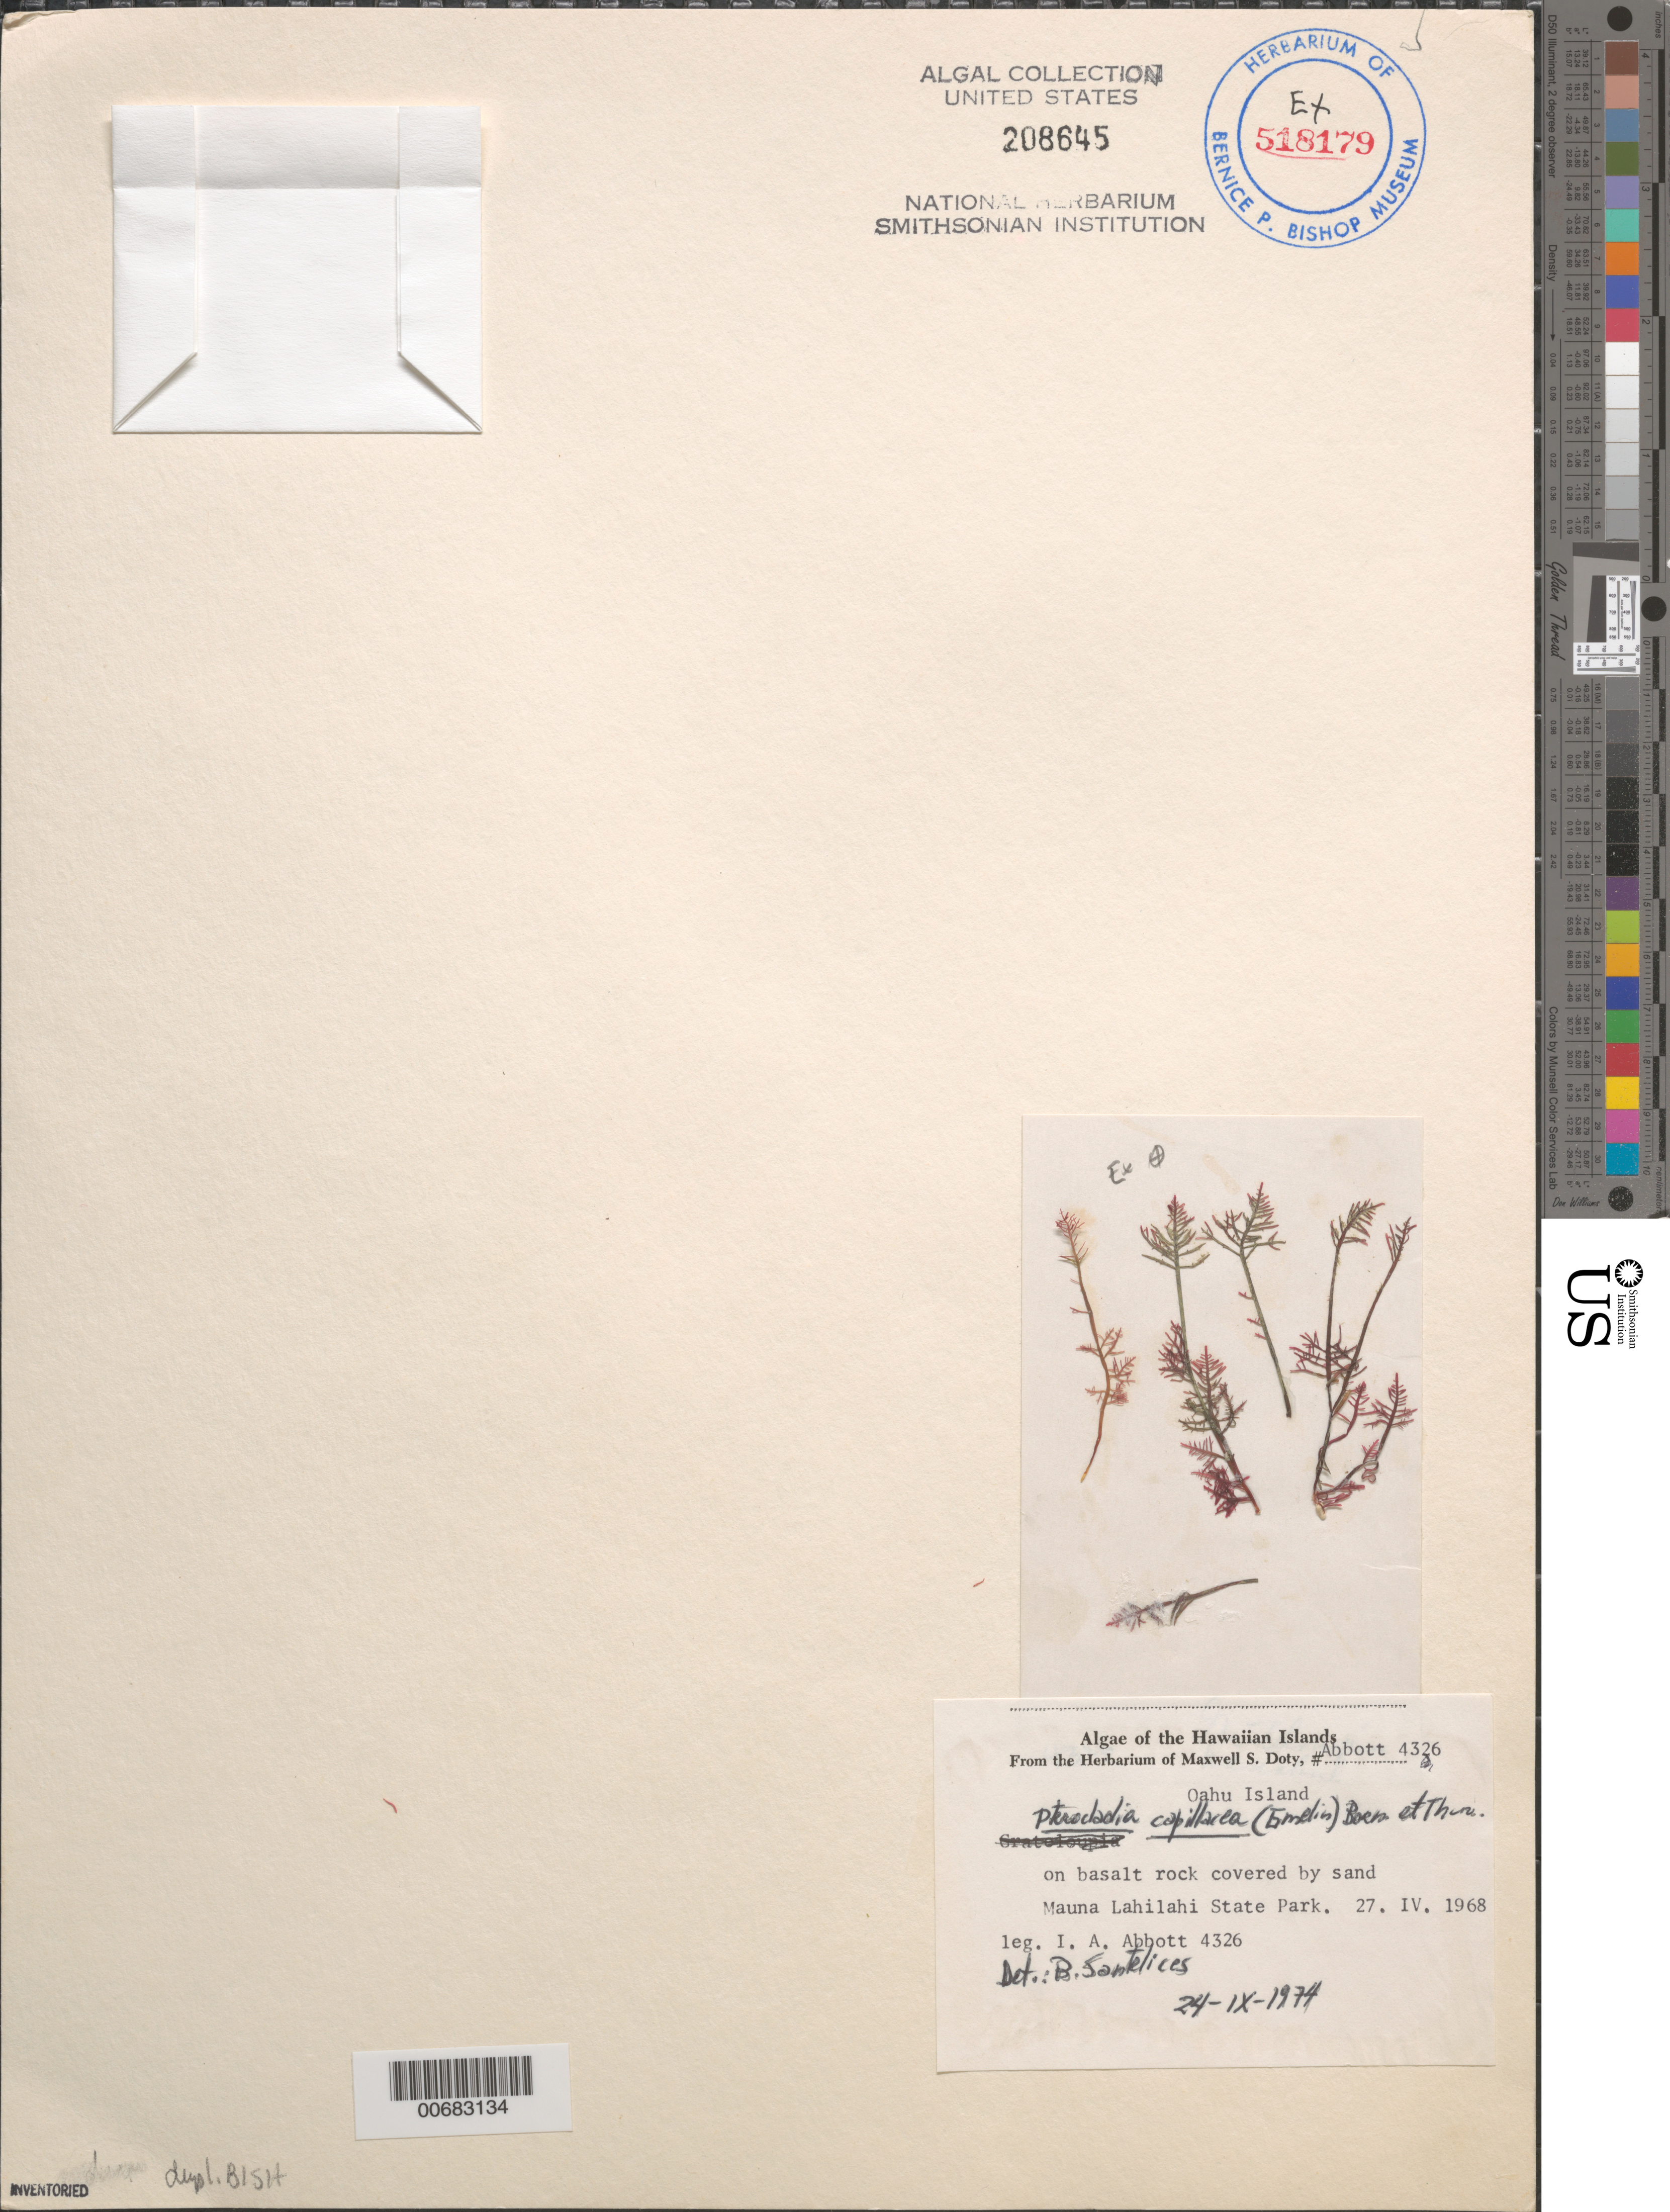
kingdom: Plantae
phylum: Rhodophyta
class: Florideophyceae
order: Gelidiales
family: Pterocladiaceae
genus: Pterocladiella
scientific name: Pterocladiella capillacea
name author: (S.G. Gmel.) Santelices & Hommers.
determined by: Algae name updating Project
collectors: I. A. Abbott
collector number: IAA 4326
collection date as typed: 27 Apr 1968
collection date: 1968-04-27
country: United States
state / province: Hawaii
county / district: Honolulu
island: Oahu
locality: Mauna Lahilahi State Park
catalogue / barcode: US 208645